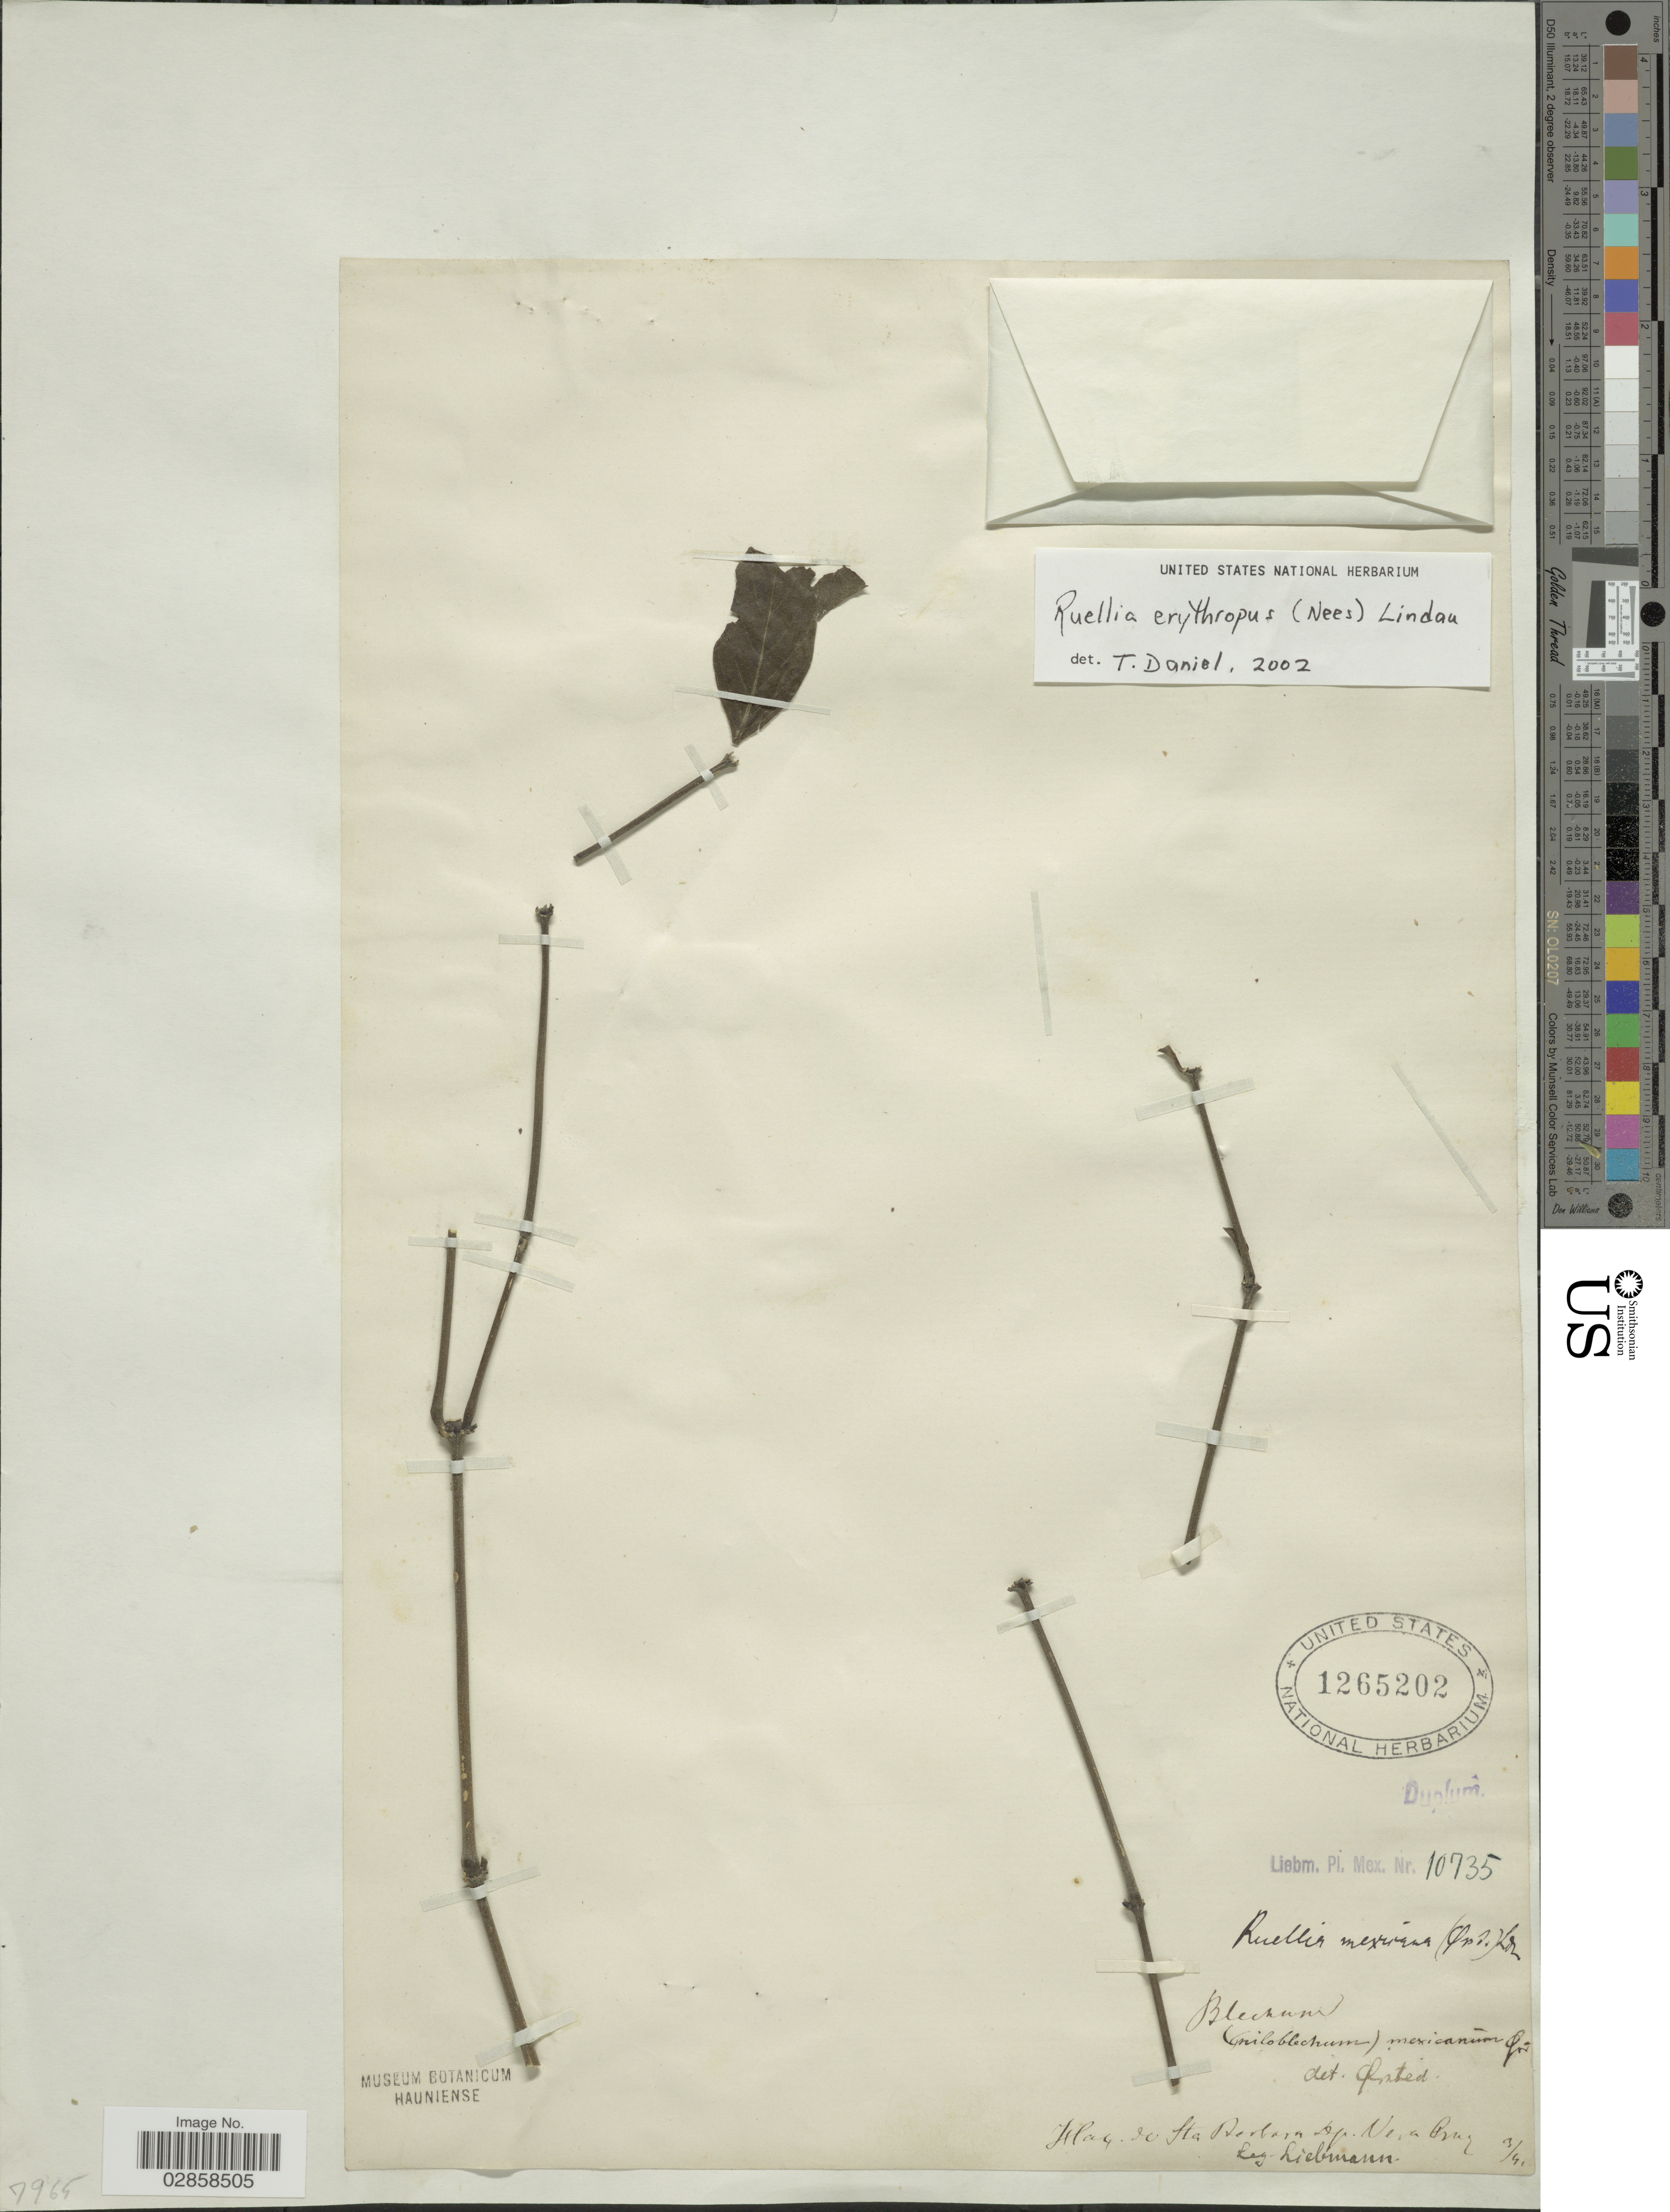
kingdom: Plantae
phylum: Tracheophyta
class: Magnoliopsida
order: Lamiales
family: Acanthaceae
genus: Ruellia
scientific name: Ruellia erythropus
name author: (Nees) Lindau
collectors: Liebmann, --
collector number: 10735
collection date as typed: Transcribed d/m/y: /3/41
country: Mexico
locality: Sta. Barbara dp. Neva Cruz.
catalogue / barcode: US 1265202